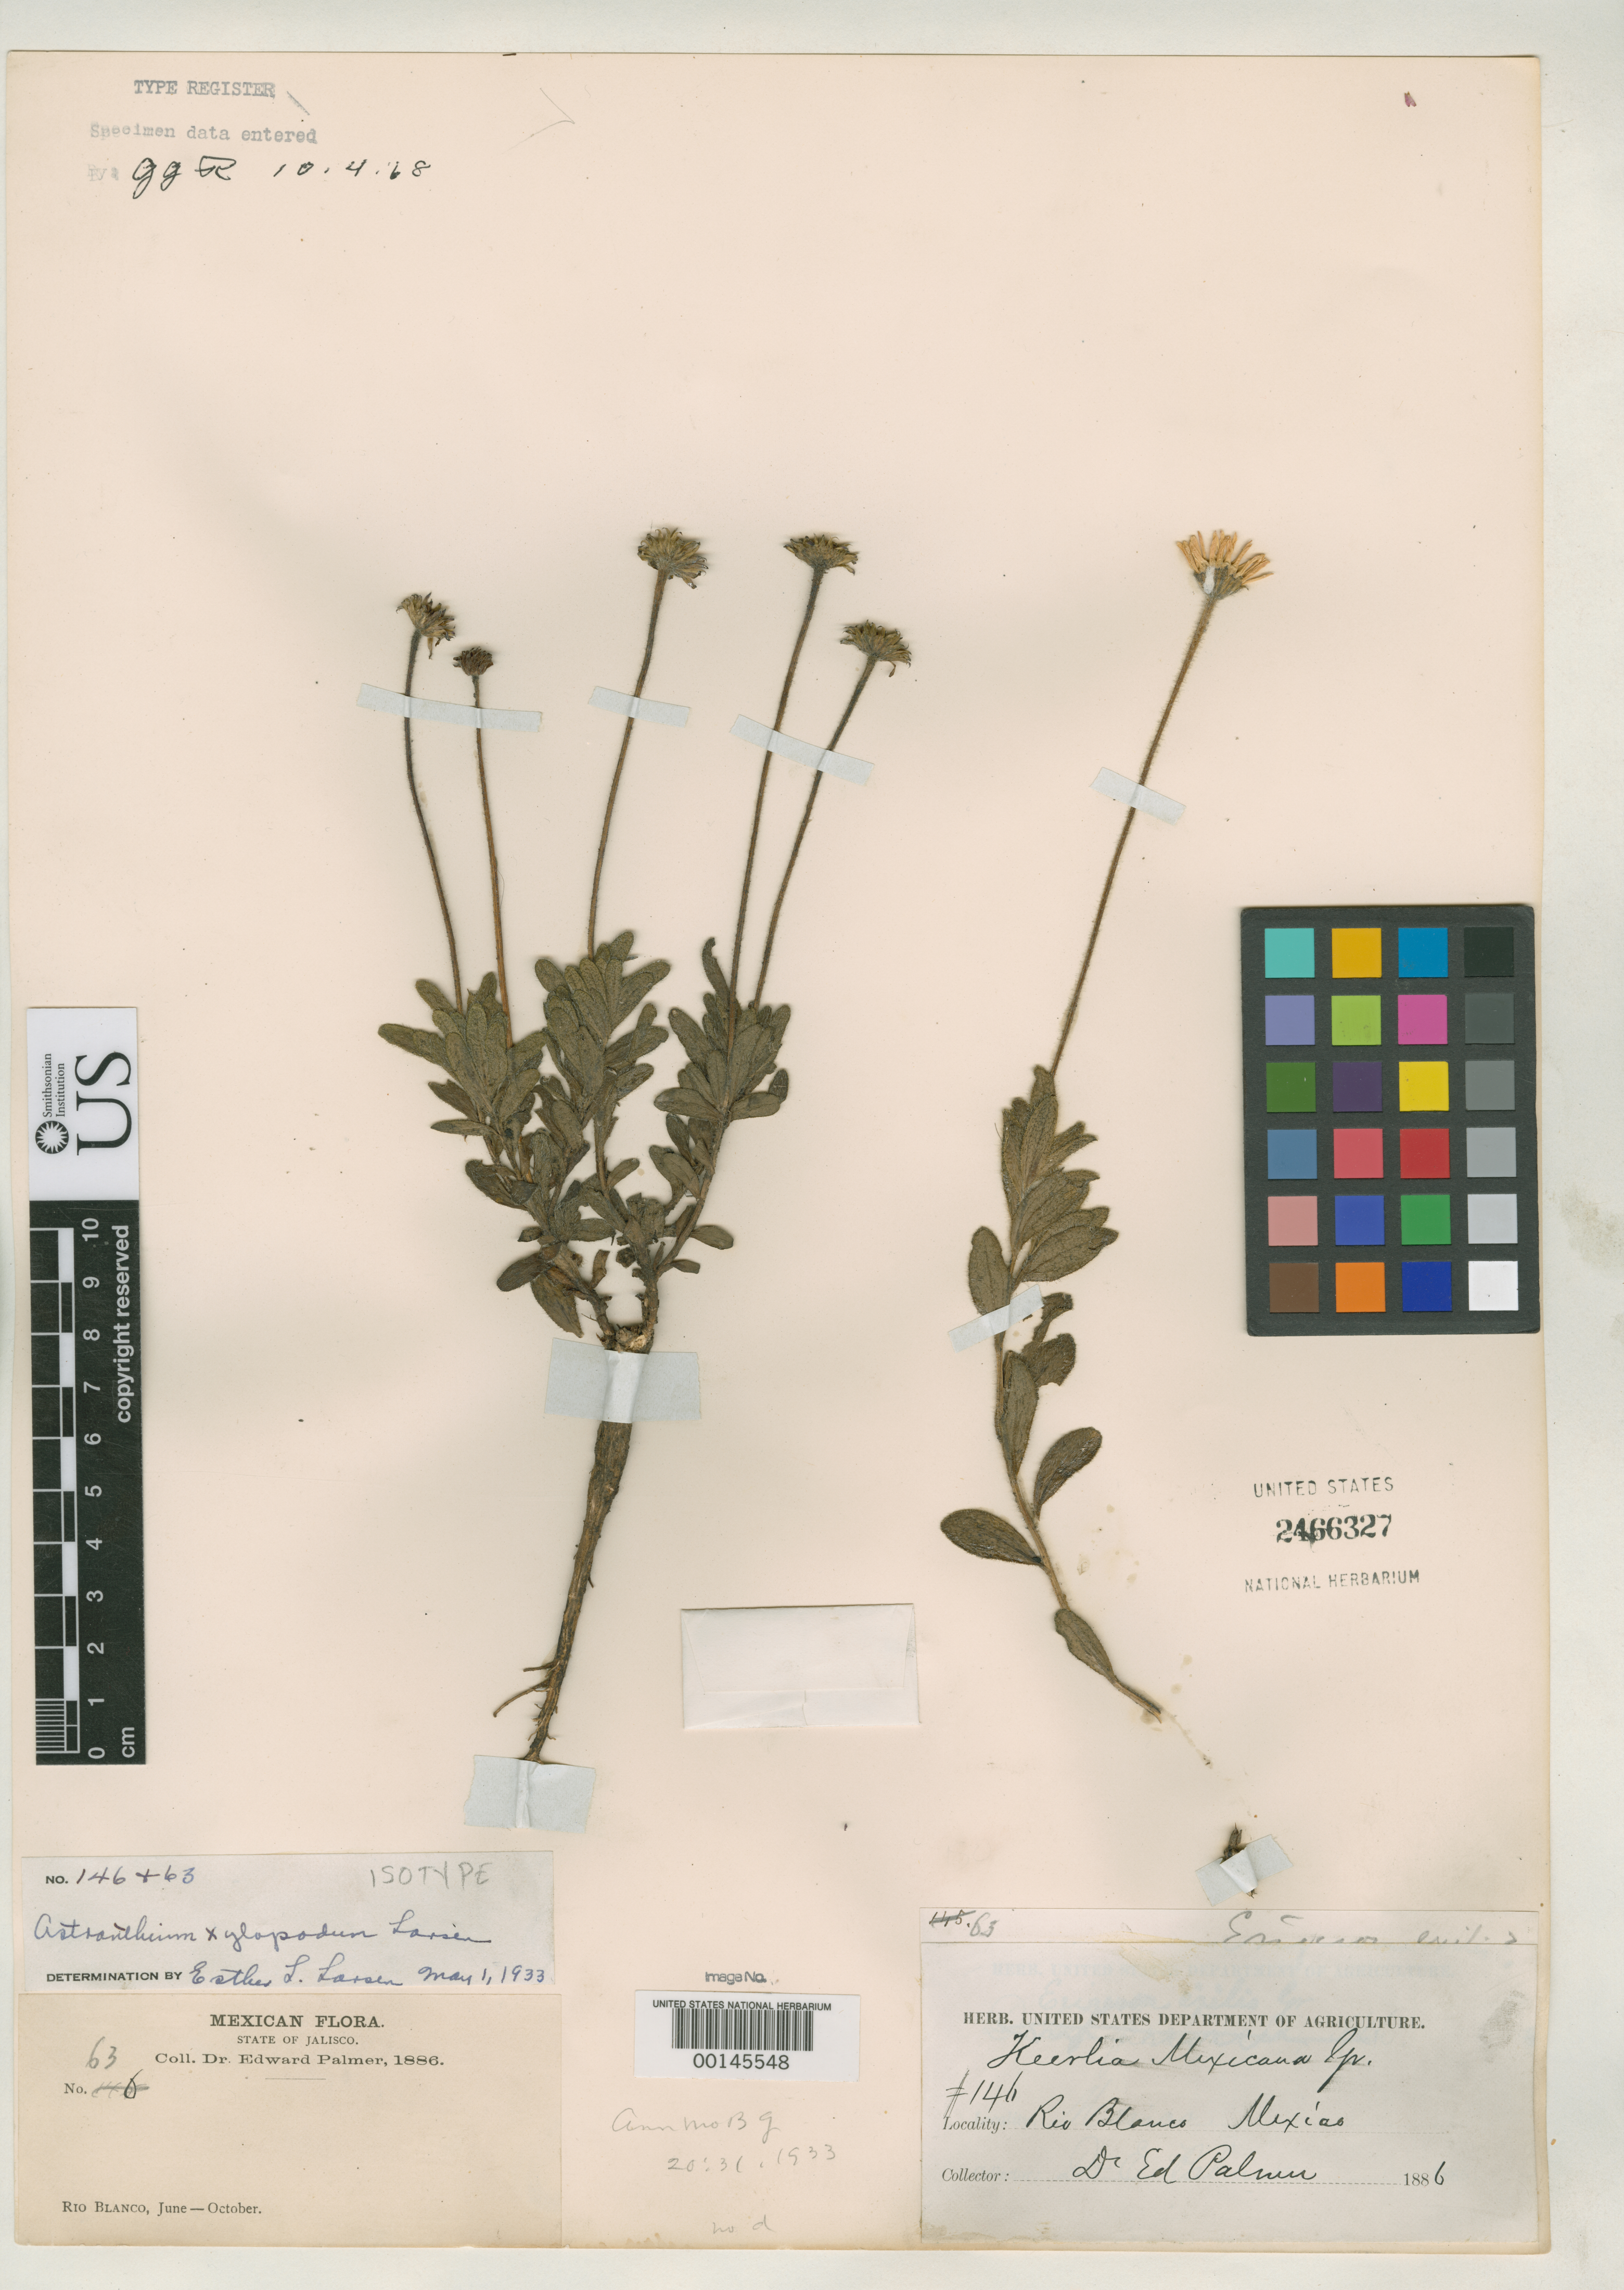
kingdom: Plantae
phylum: Tracheophyta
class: Magnoliopsida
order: Asterales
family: Asteraceae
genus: Astranthium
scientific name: Astranthium xylopodum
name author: Larsen ex S.F. Blake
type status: Isotype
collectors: E. Palmer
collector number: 146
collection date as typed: Jul 1886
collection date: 1886-07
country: Mexico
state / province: Jalisco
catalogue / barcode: US 2466327